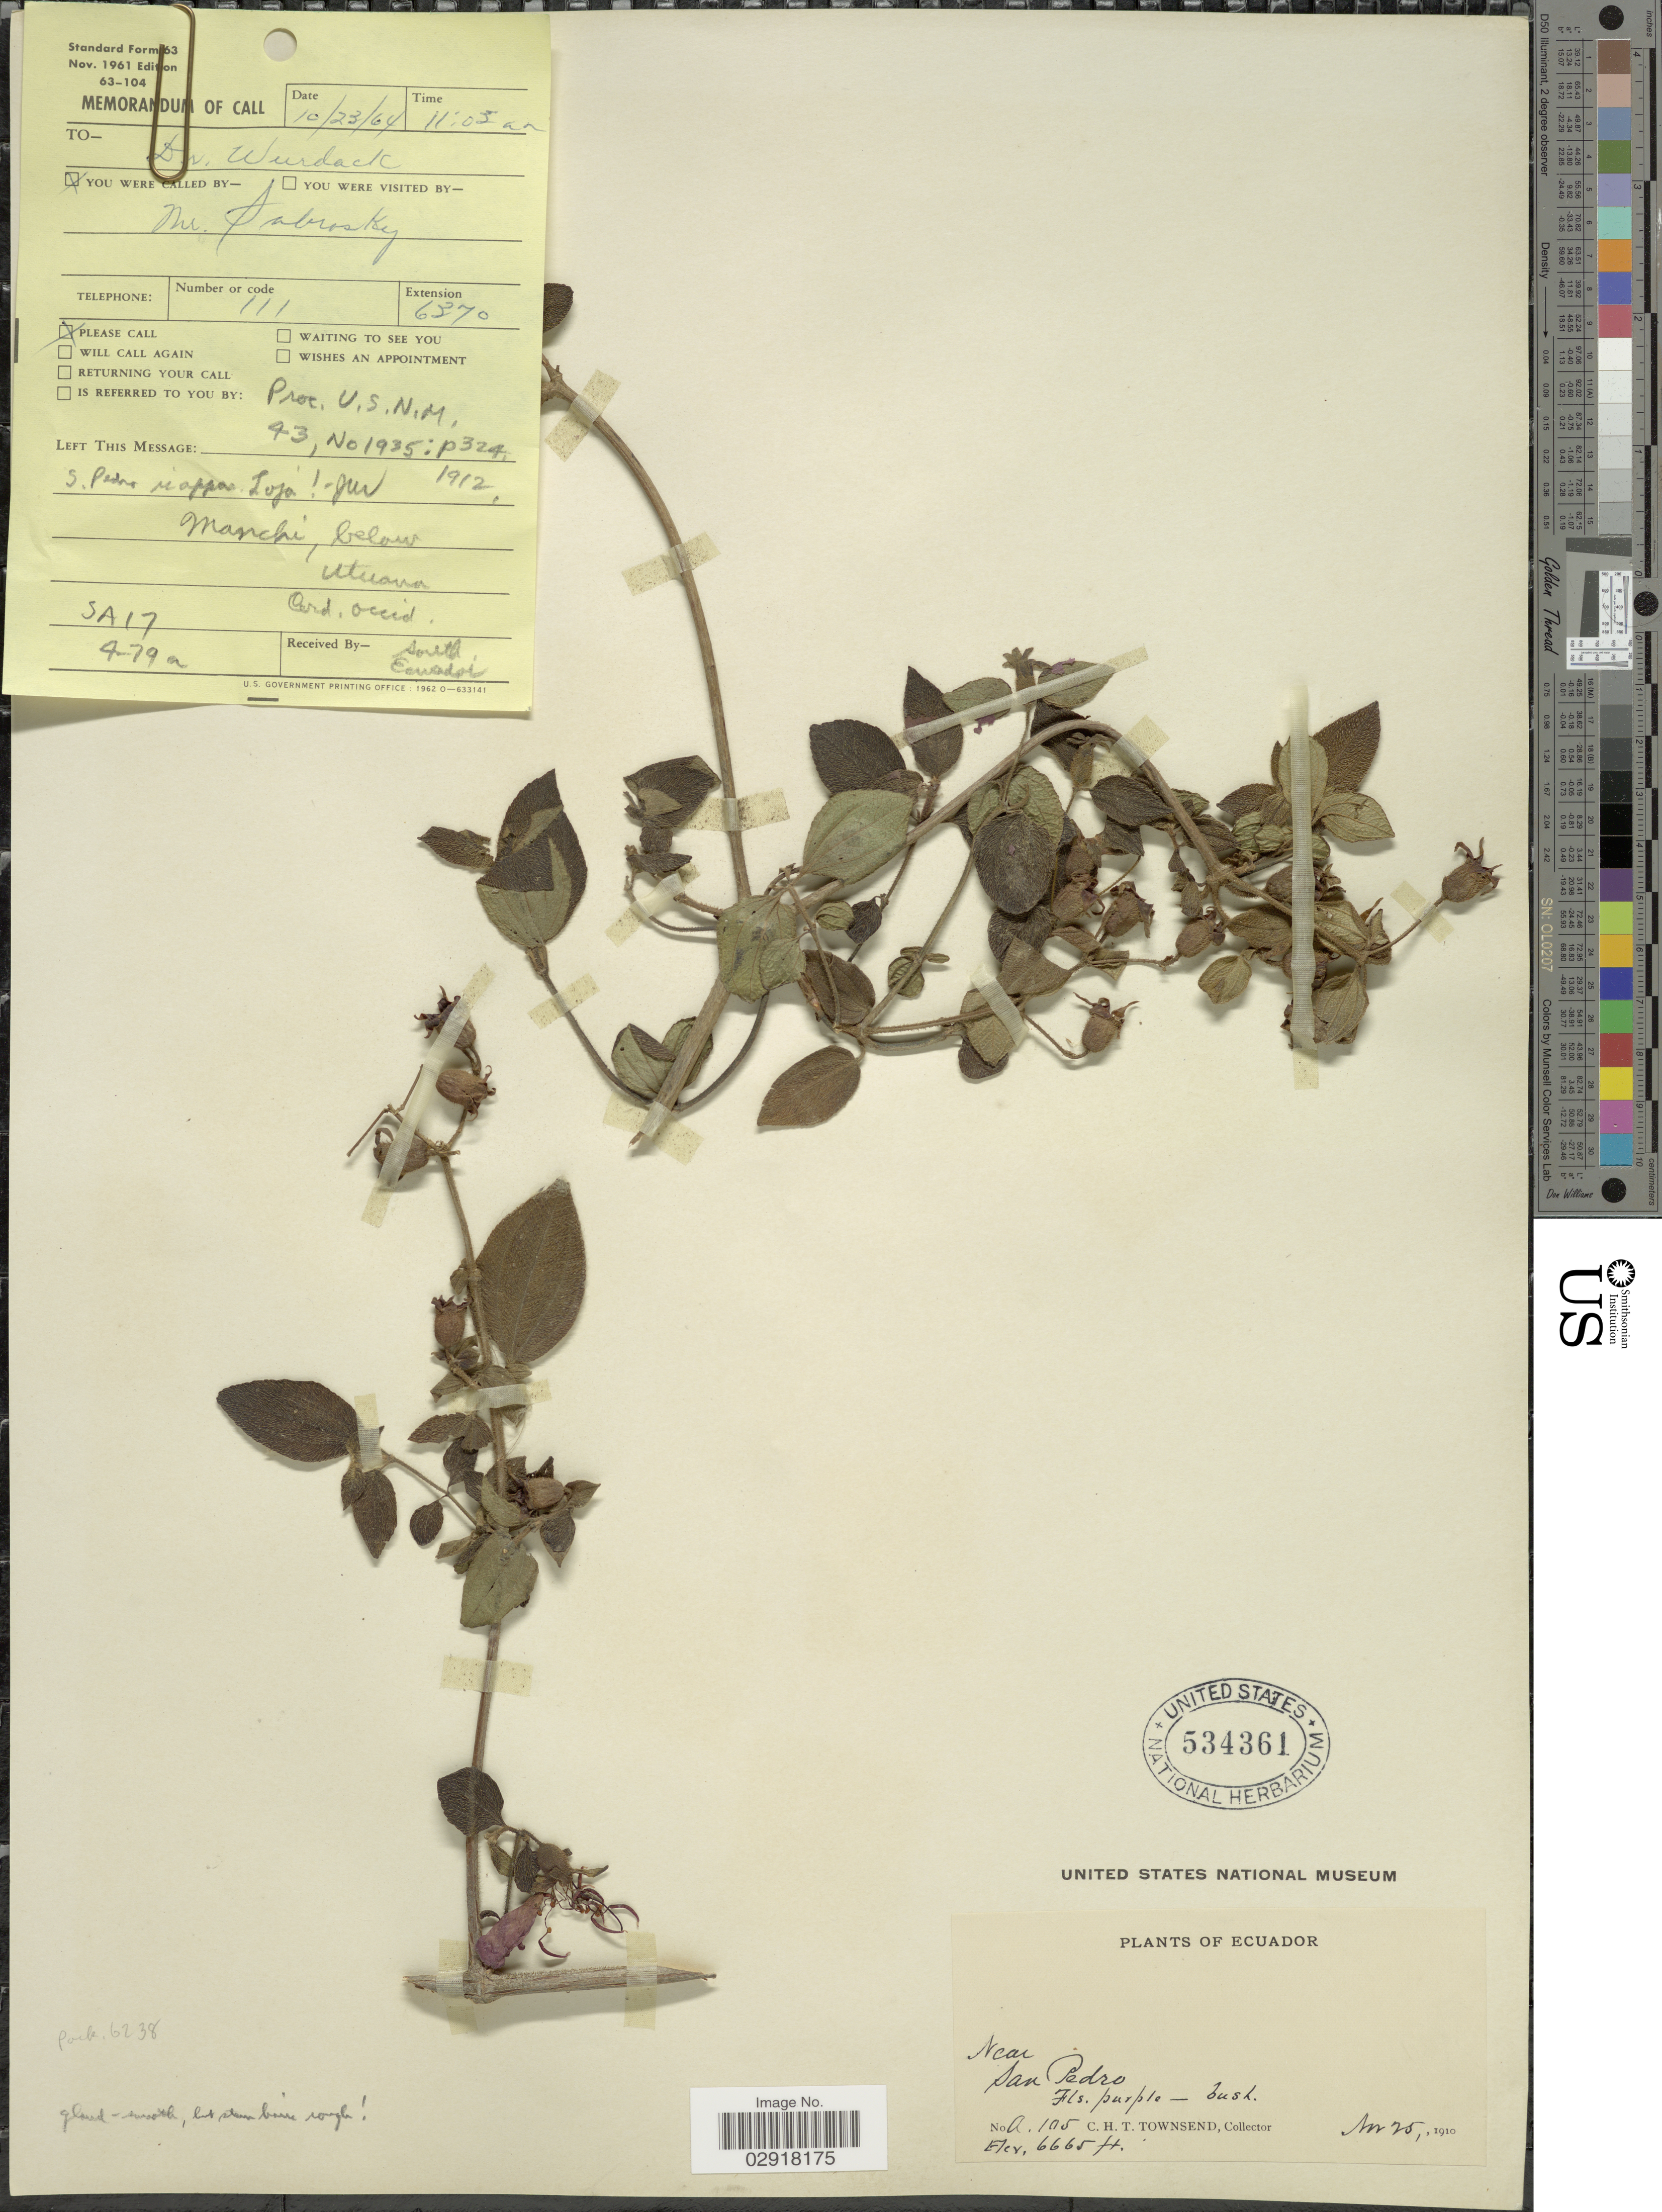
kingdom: Plantae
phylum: Tracheophyta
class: Magnoliopsida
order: Myrtales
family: Melastomataceae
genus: Chaetogastra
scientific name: Chaetogastra sp.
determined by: Strong, Mark T., (BOT), Smithsonian Institution - National Museum of Natural History (UNITED STATES)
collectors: C. H. T. Townsend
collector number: A105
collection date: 1910-11-25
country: Ecuador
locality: Near San Pedro.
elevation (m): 2031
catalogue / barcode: US 534361